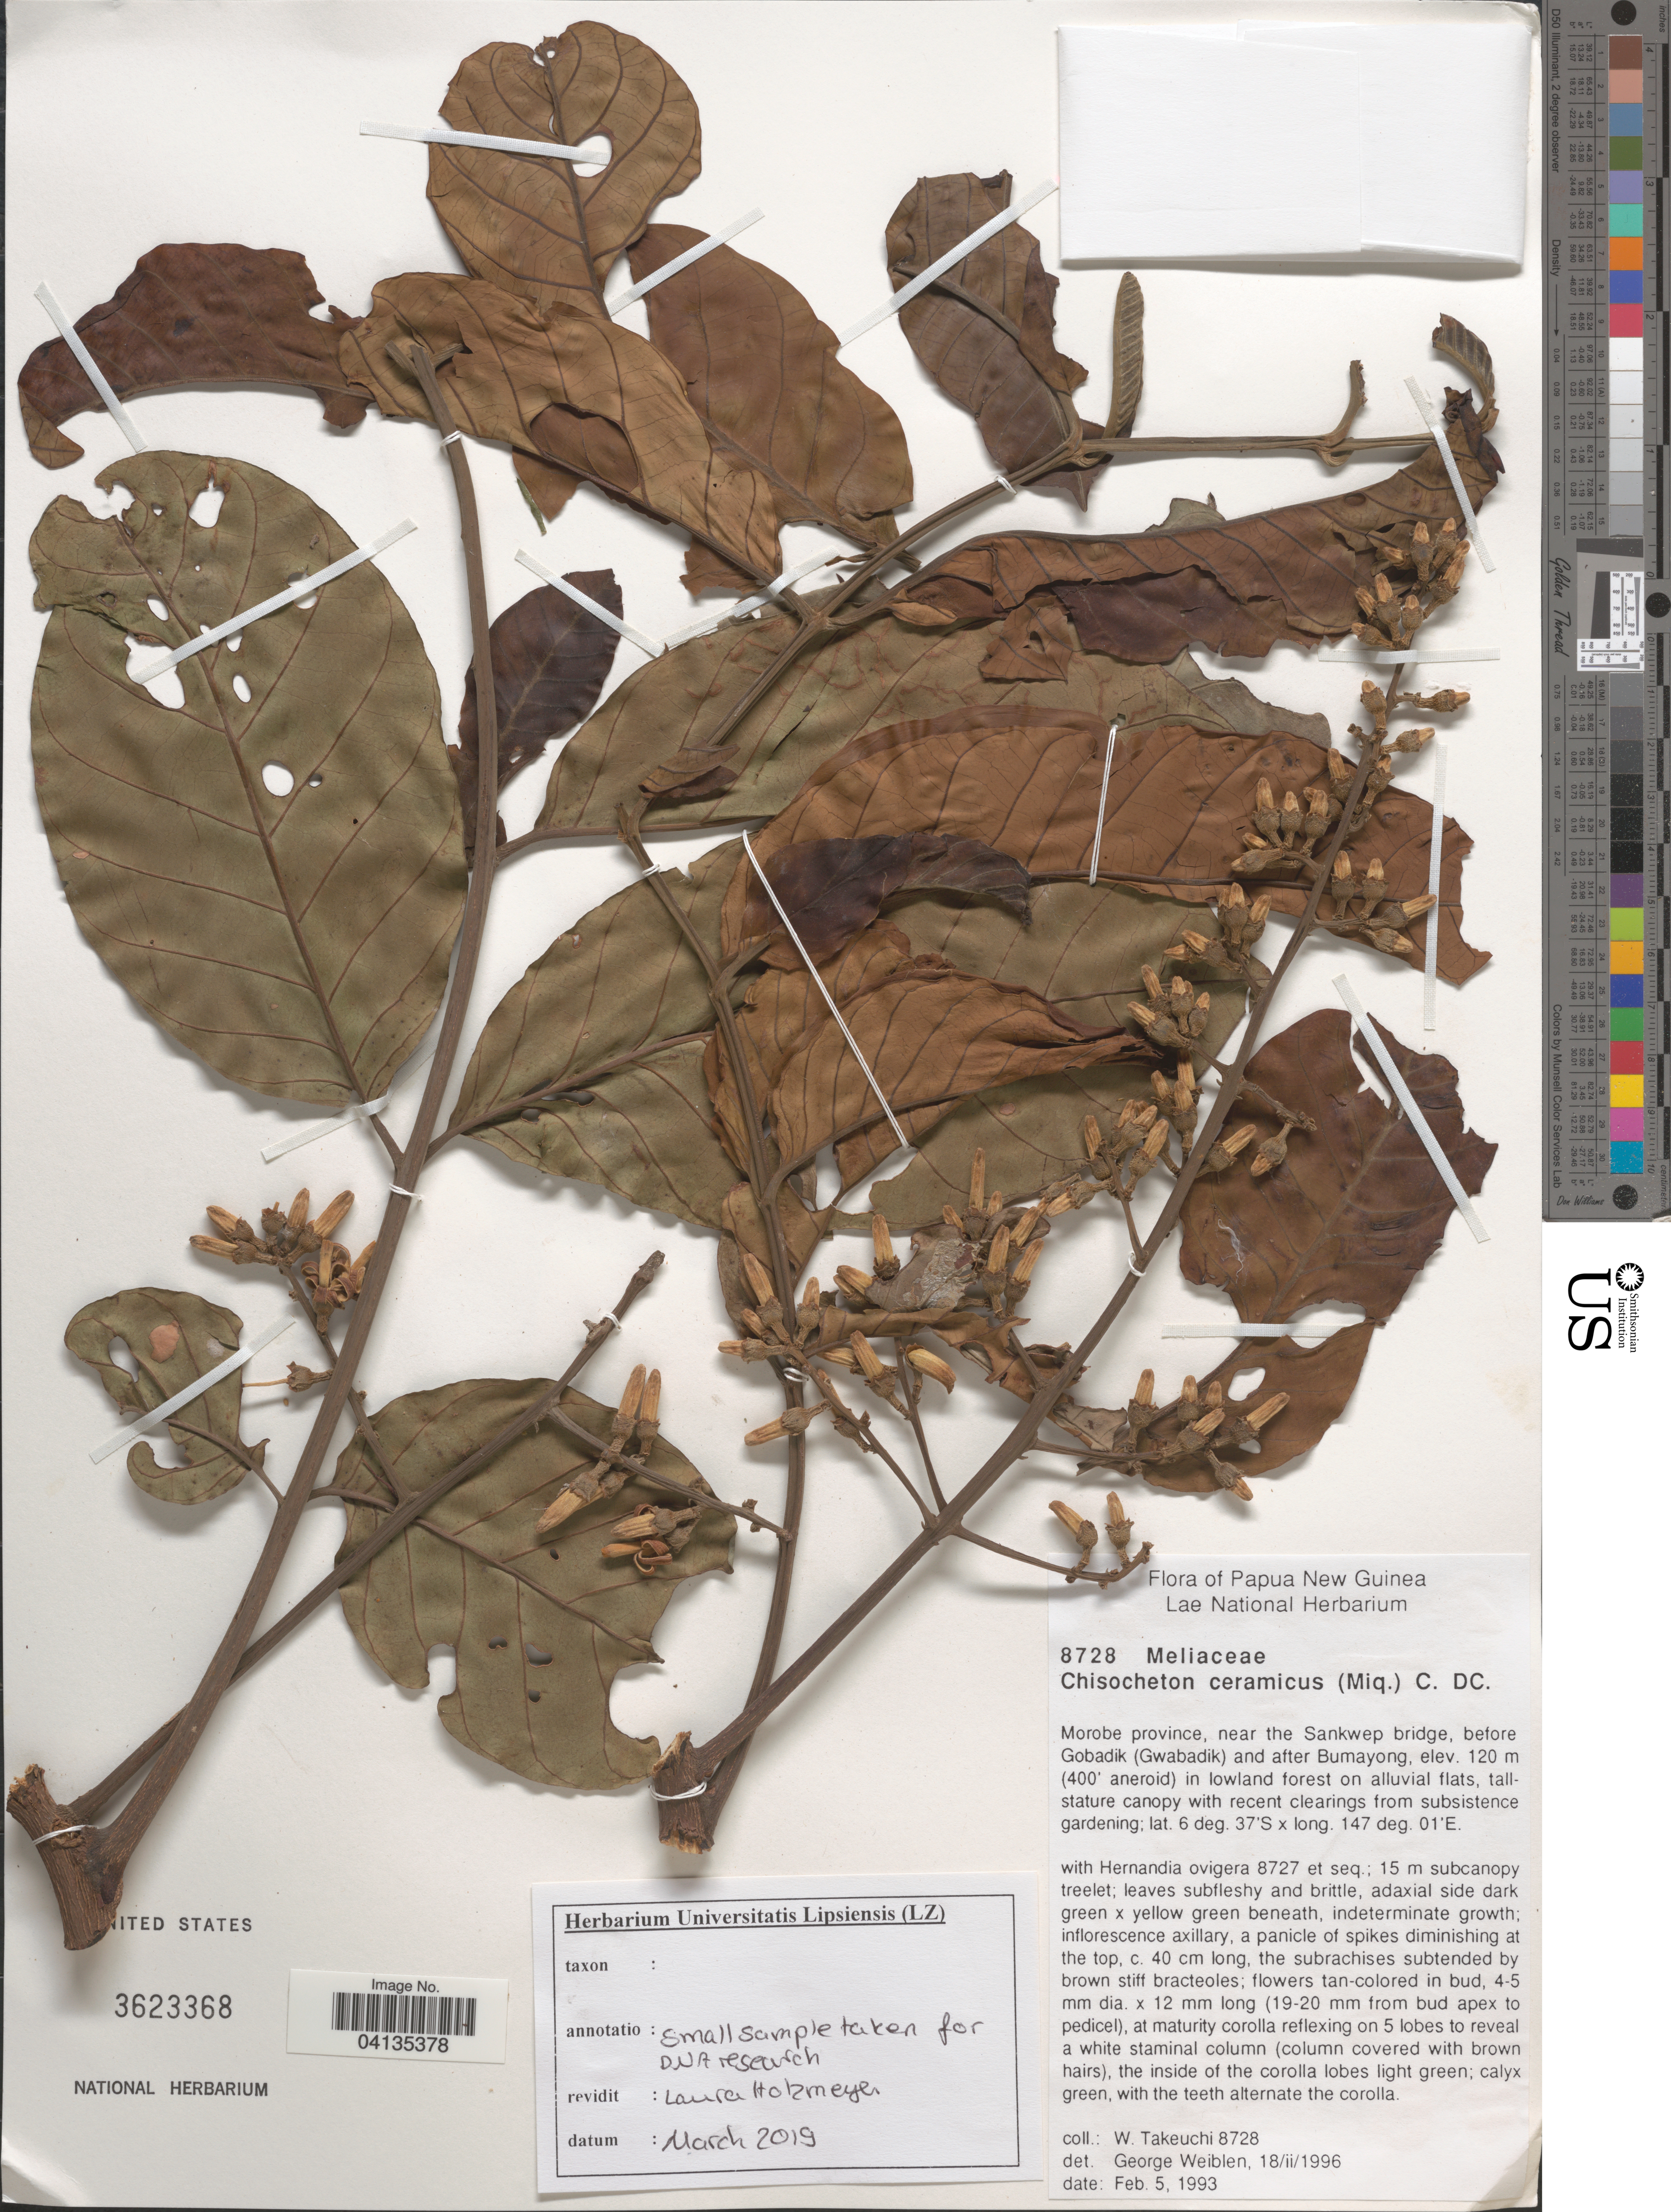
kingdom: Plantae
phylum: Tracheophyta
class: Magnoliopsida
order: Sapindales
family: Meliaceae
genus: Chisocheton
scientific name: Chisocheton ceramicus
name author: (Miq.) C. DC.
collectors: W. Takeuchi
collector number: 8728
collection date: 1993-02-05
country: Papua New Guinea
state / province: Morobe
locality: Near the Sankwep bridge, before Gobadik (Gwabadik) and after Bumayong.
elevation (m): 120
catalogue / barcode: US 3623368